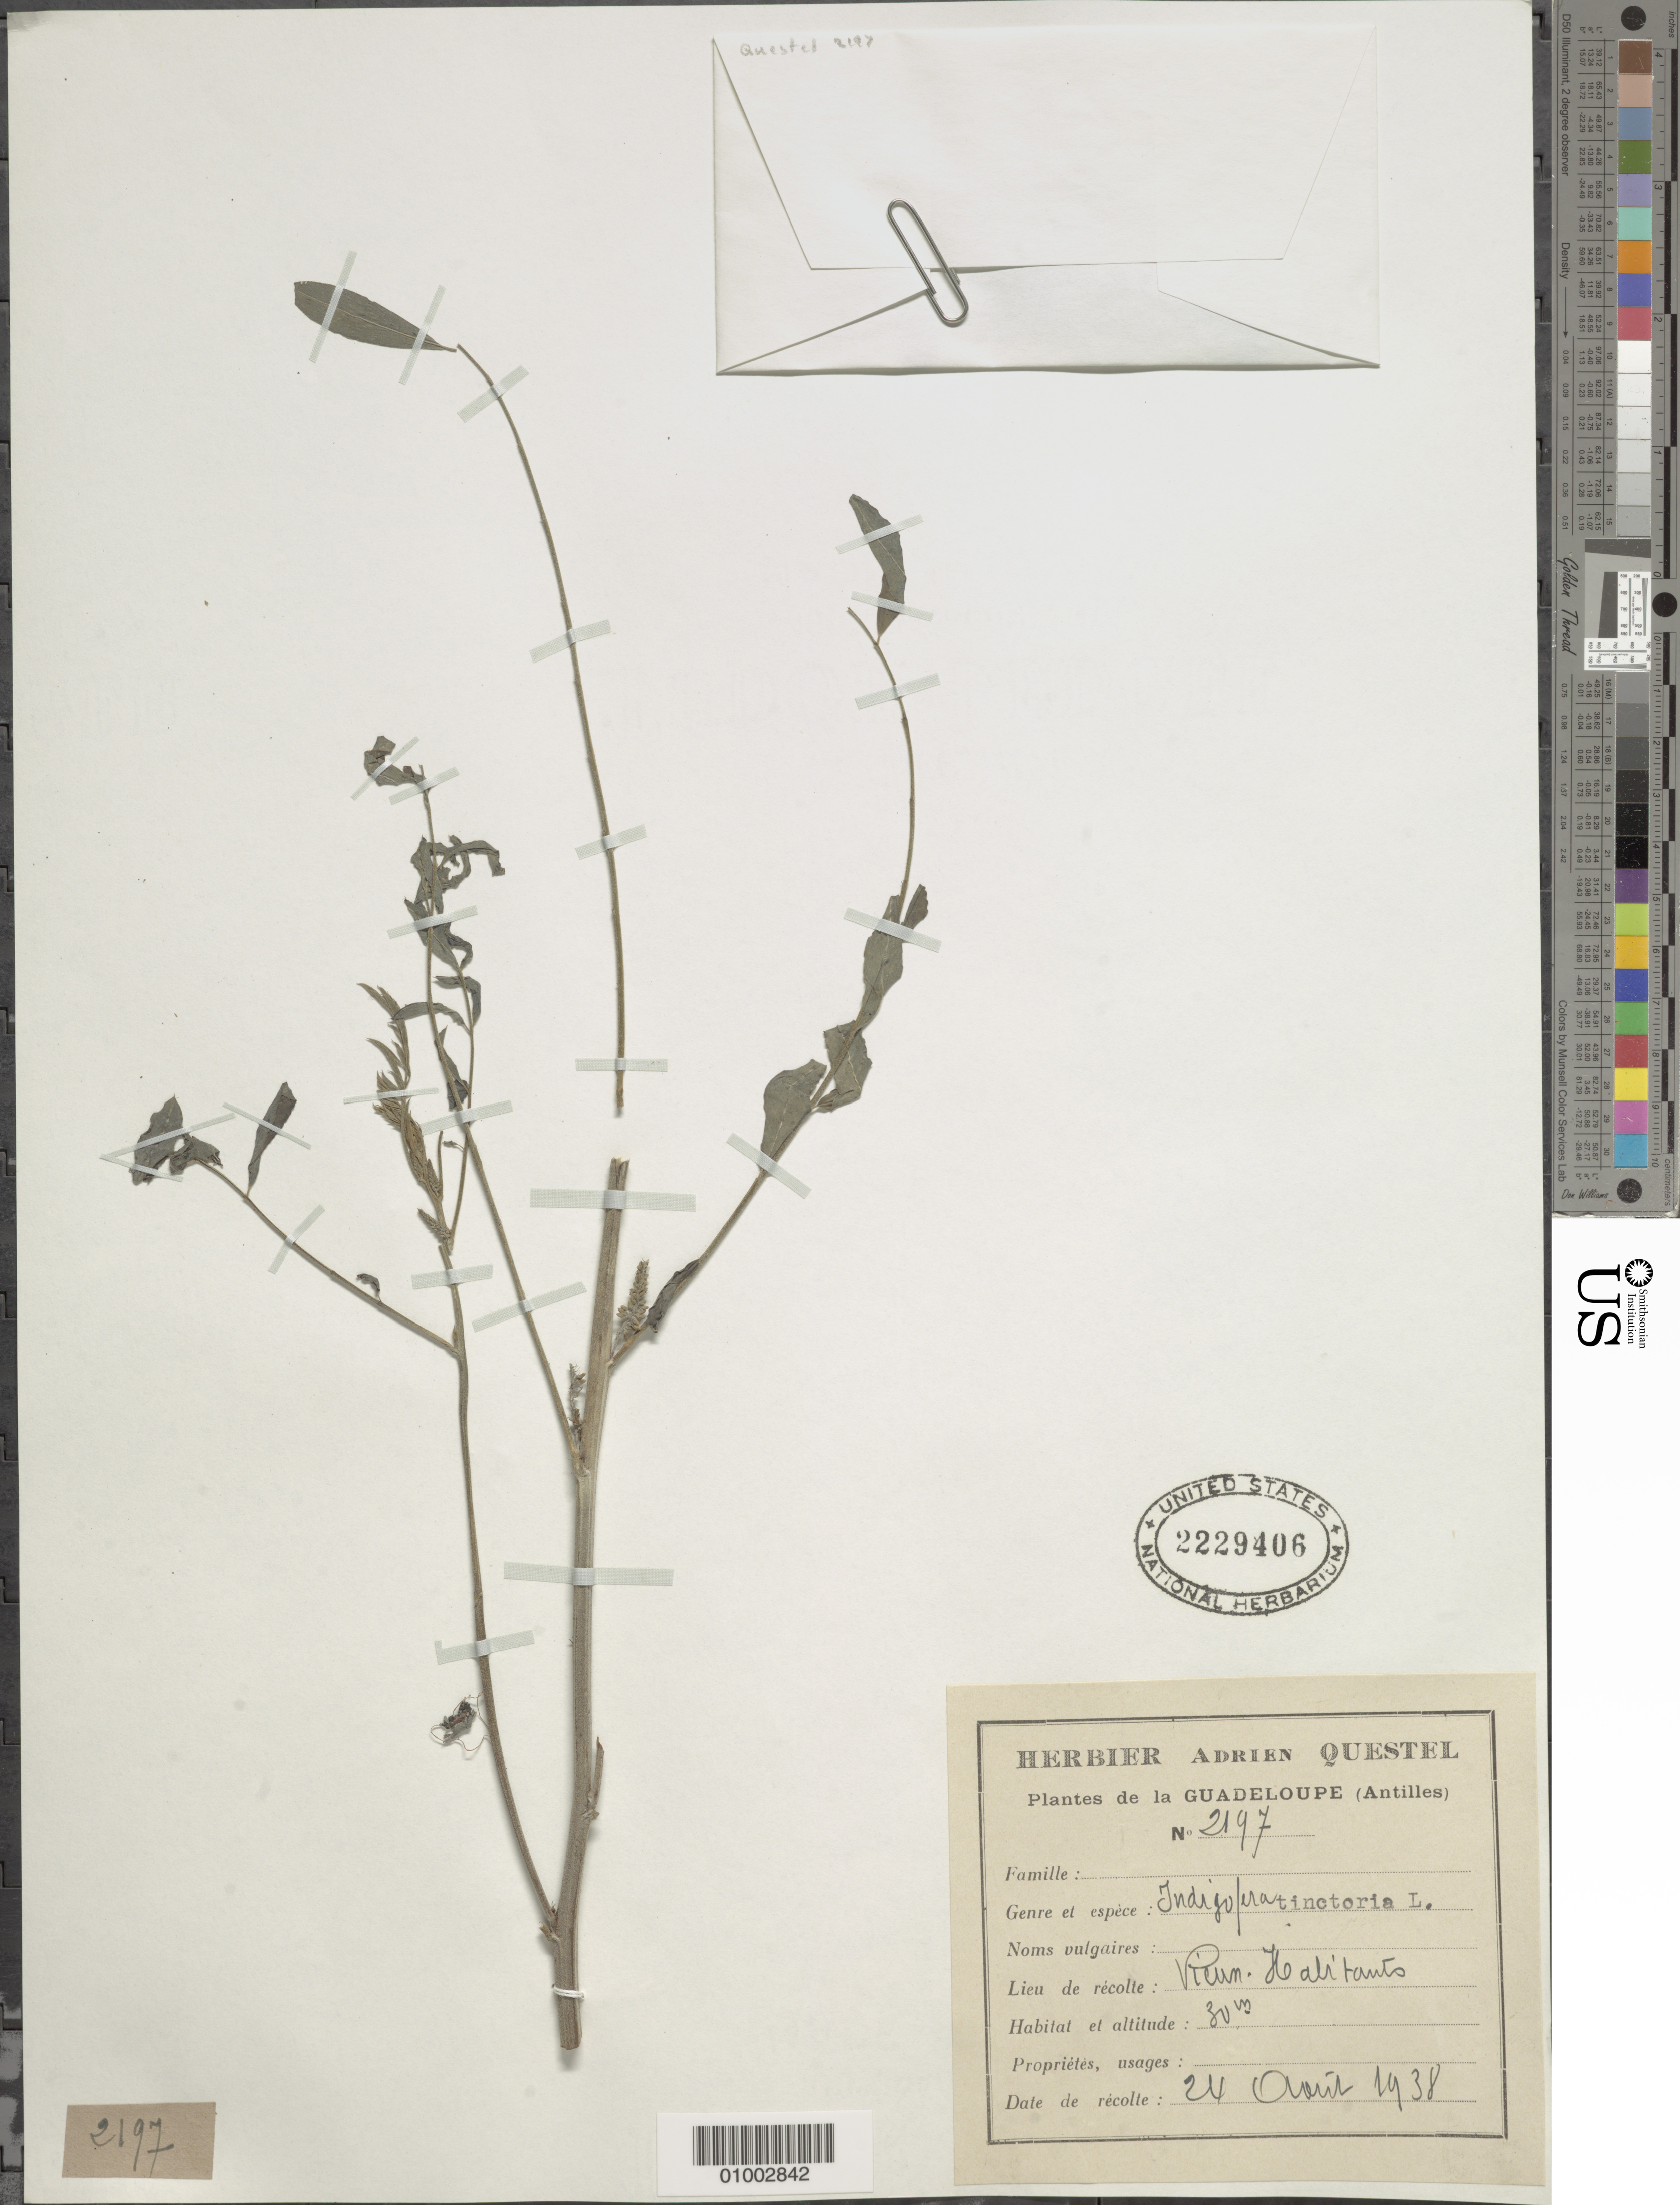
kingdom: Plantae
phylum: Tracheophyta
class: Magnoliopsida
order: Fabales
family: Fabaceae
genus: Indigofera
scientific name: Indigofera tinctoria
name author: L.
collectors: A. Questel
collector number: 2197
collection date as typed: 24 Oct 1938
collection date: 1938-10-24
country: Guadeloupe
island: Basse Terre [Guadeloupe]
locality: Pieum Halitants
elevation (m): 30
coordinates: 0 N, 0 E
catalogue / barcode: US 2229406